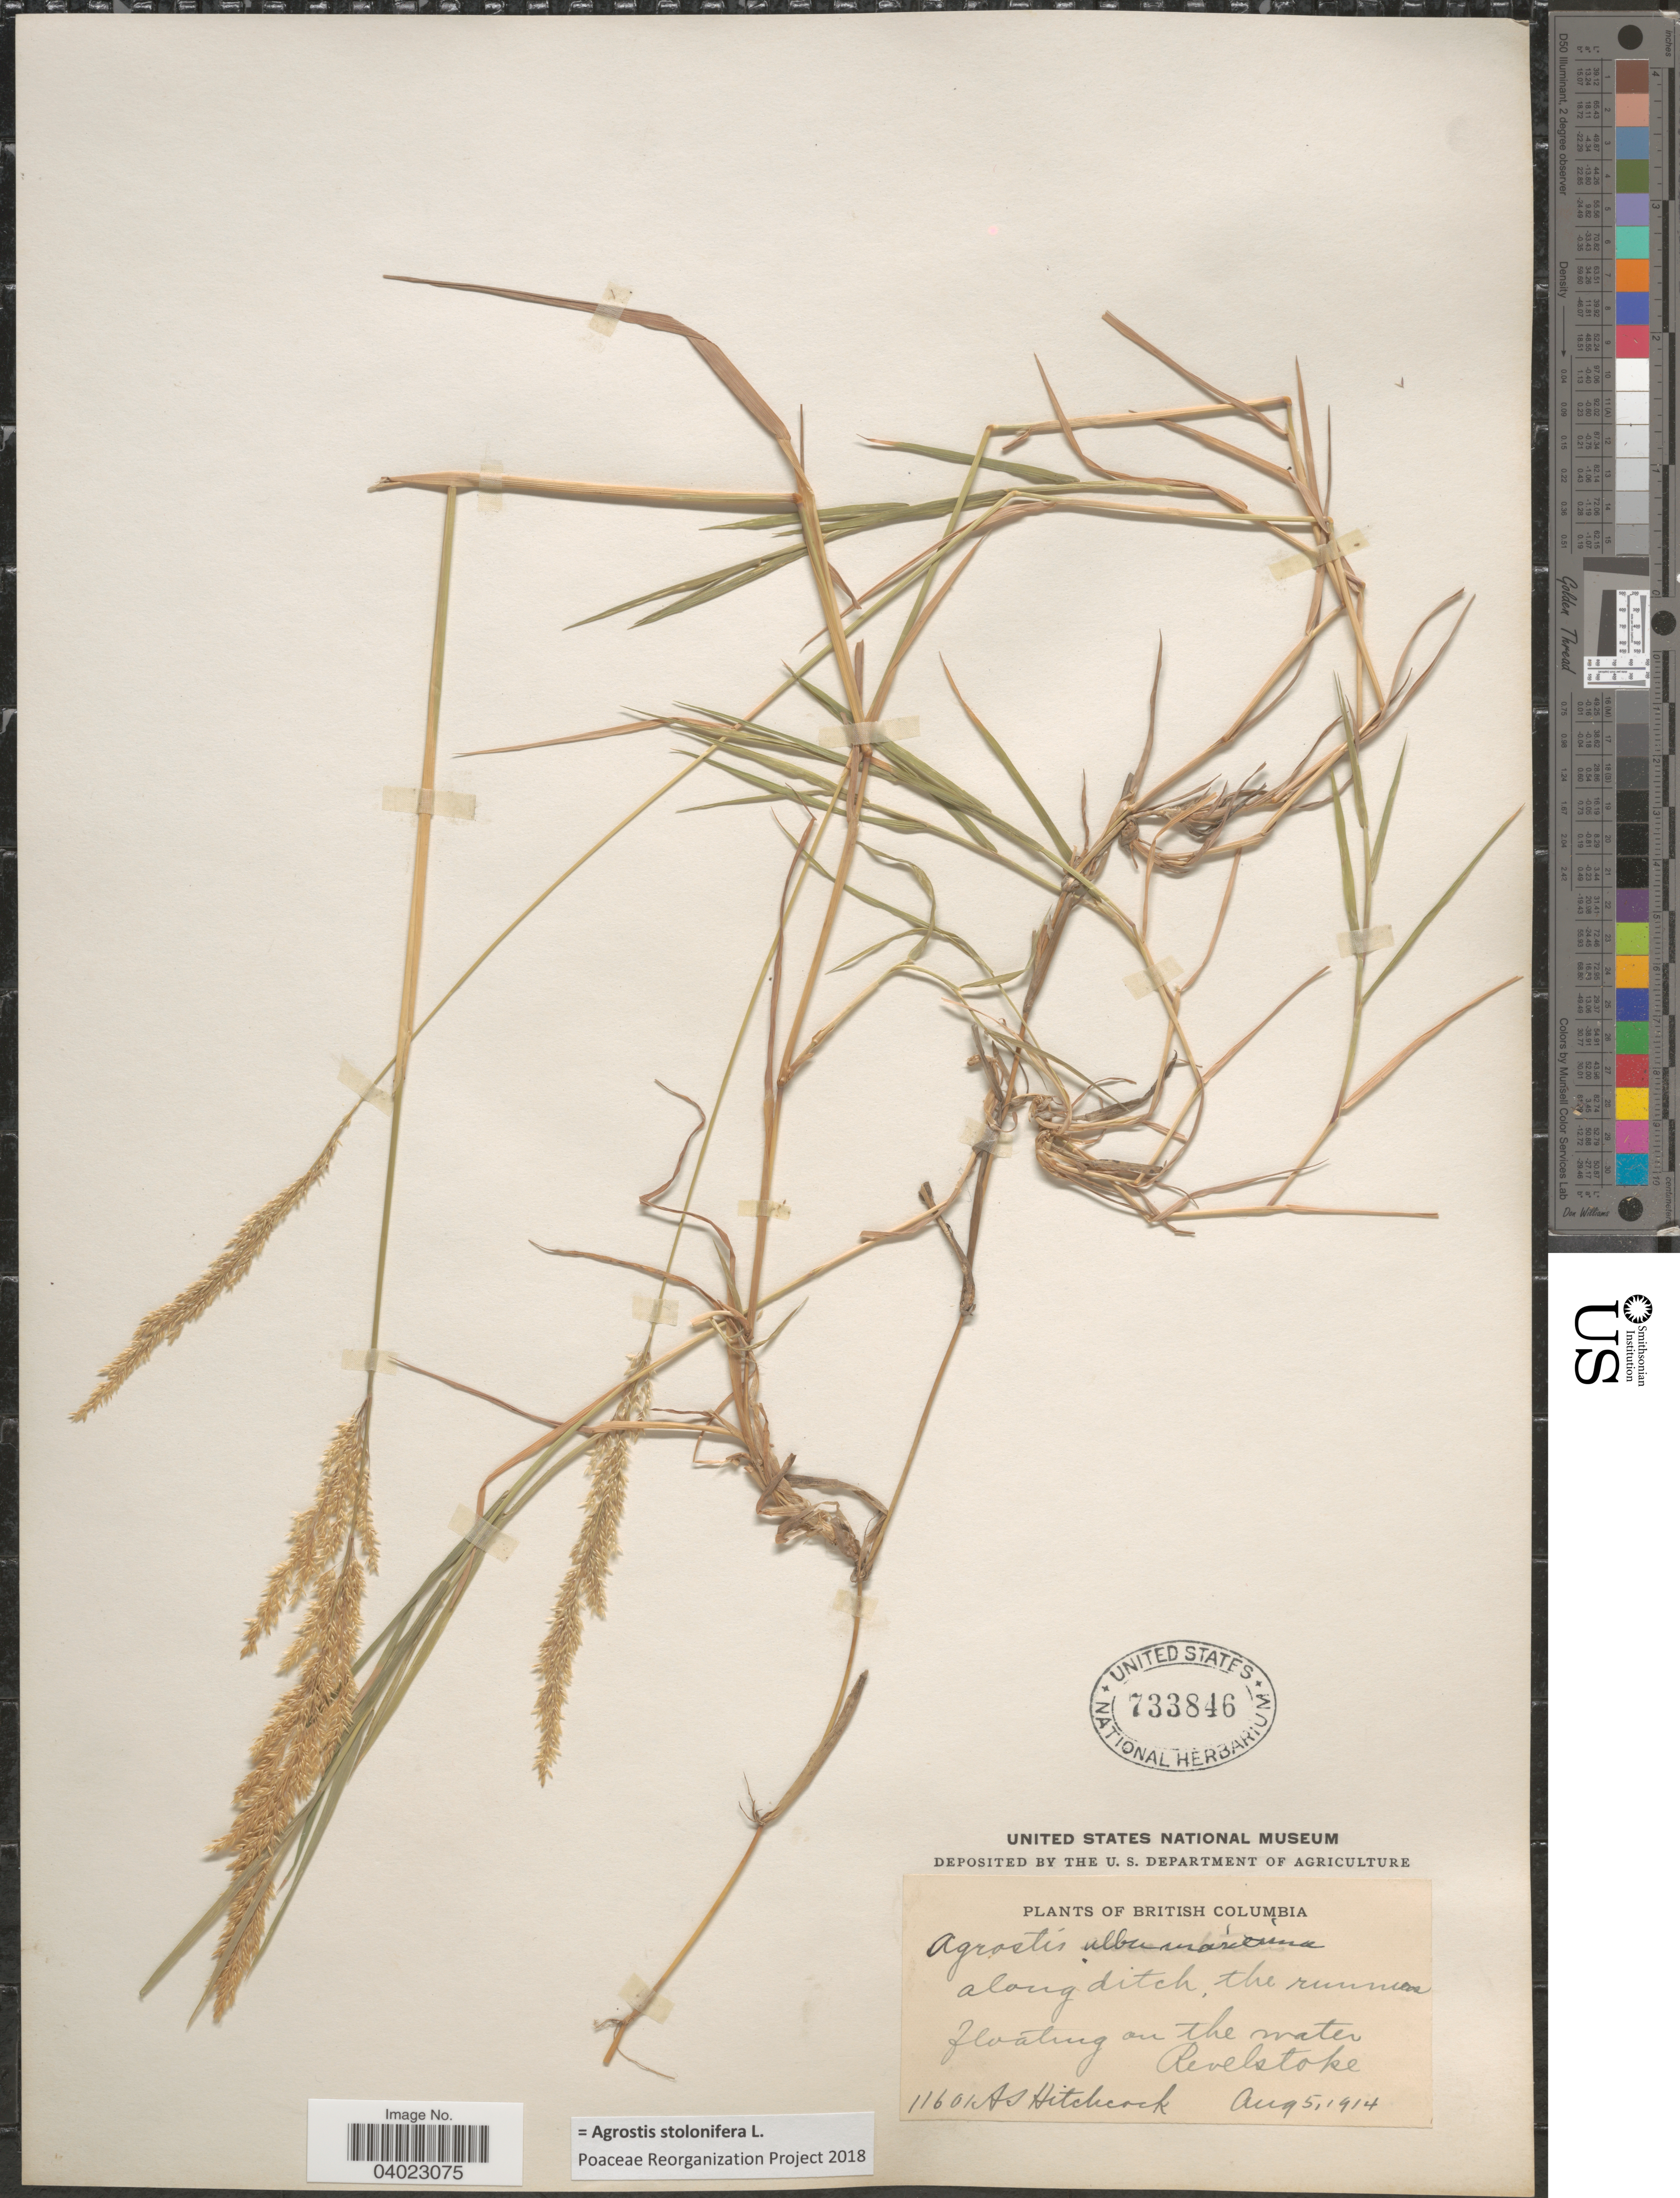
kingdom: Plantae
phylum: Tracheophyta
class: Liliopsida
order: Poales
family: Poaceae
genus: Agrostis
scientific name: Agrostis stolonifera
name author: L.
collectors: A. S. Hitchcock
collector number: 11601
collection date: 1914-08-05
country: Canada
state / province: British Columbia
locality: Along ditch, the runners floating on the water Revelstoke.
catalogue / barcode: US 733846